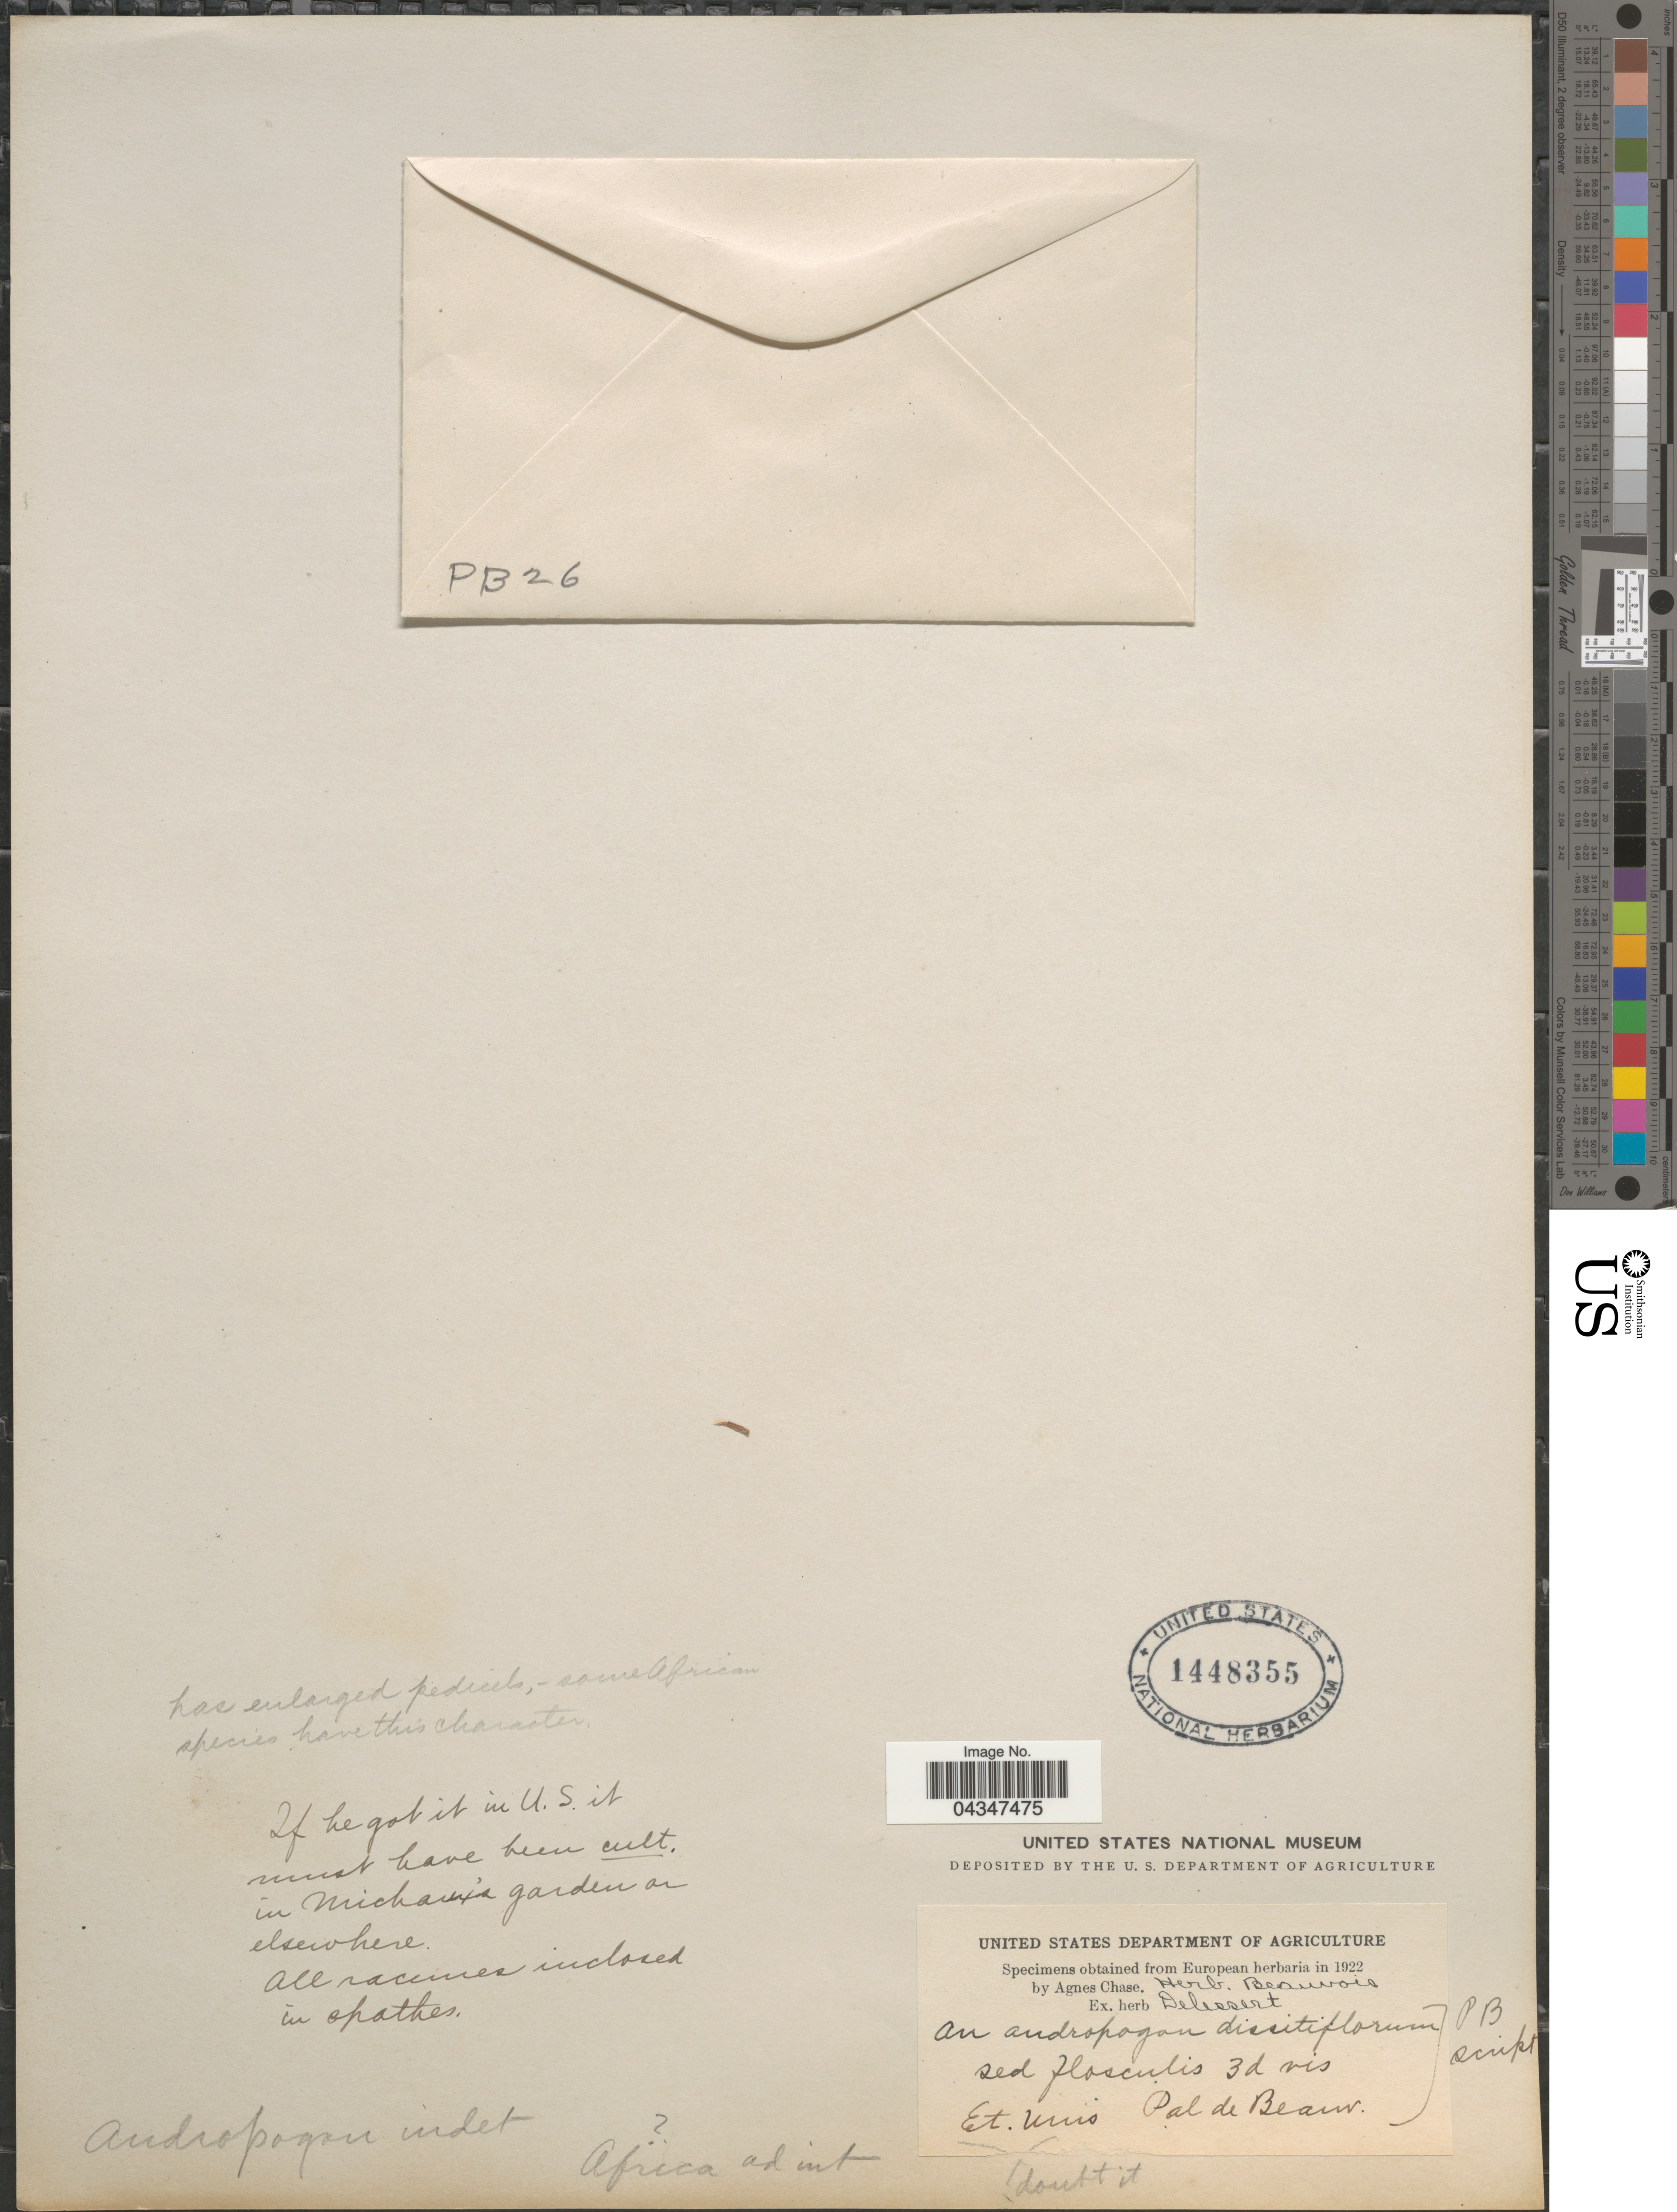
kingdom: Plantae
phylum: Tracheophyta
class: Liliopsida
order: Poales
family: Poaceae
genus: Andropogon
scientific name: Andropogon sp.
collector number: PB26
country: United States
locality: Et. Unis. Pal de Beauv.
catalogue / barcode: US 1448355